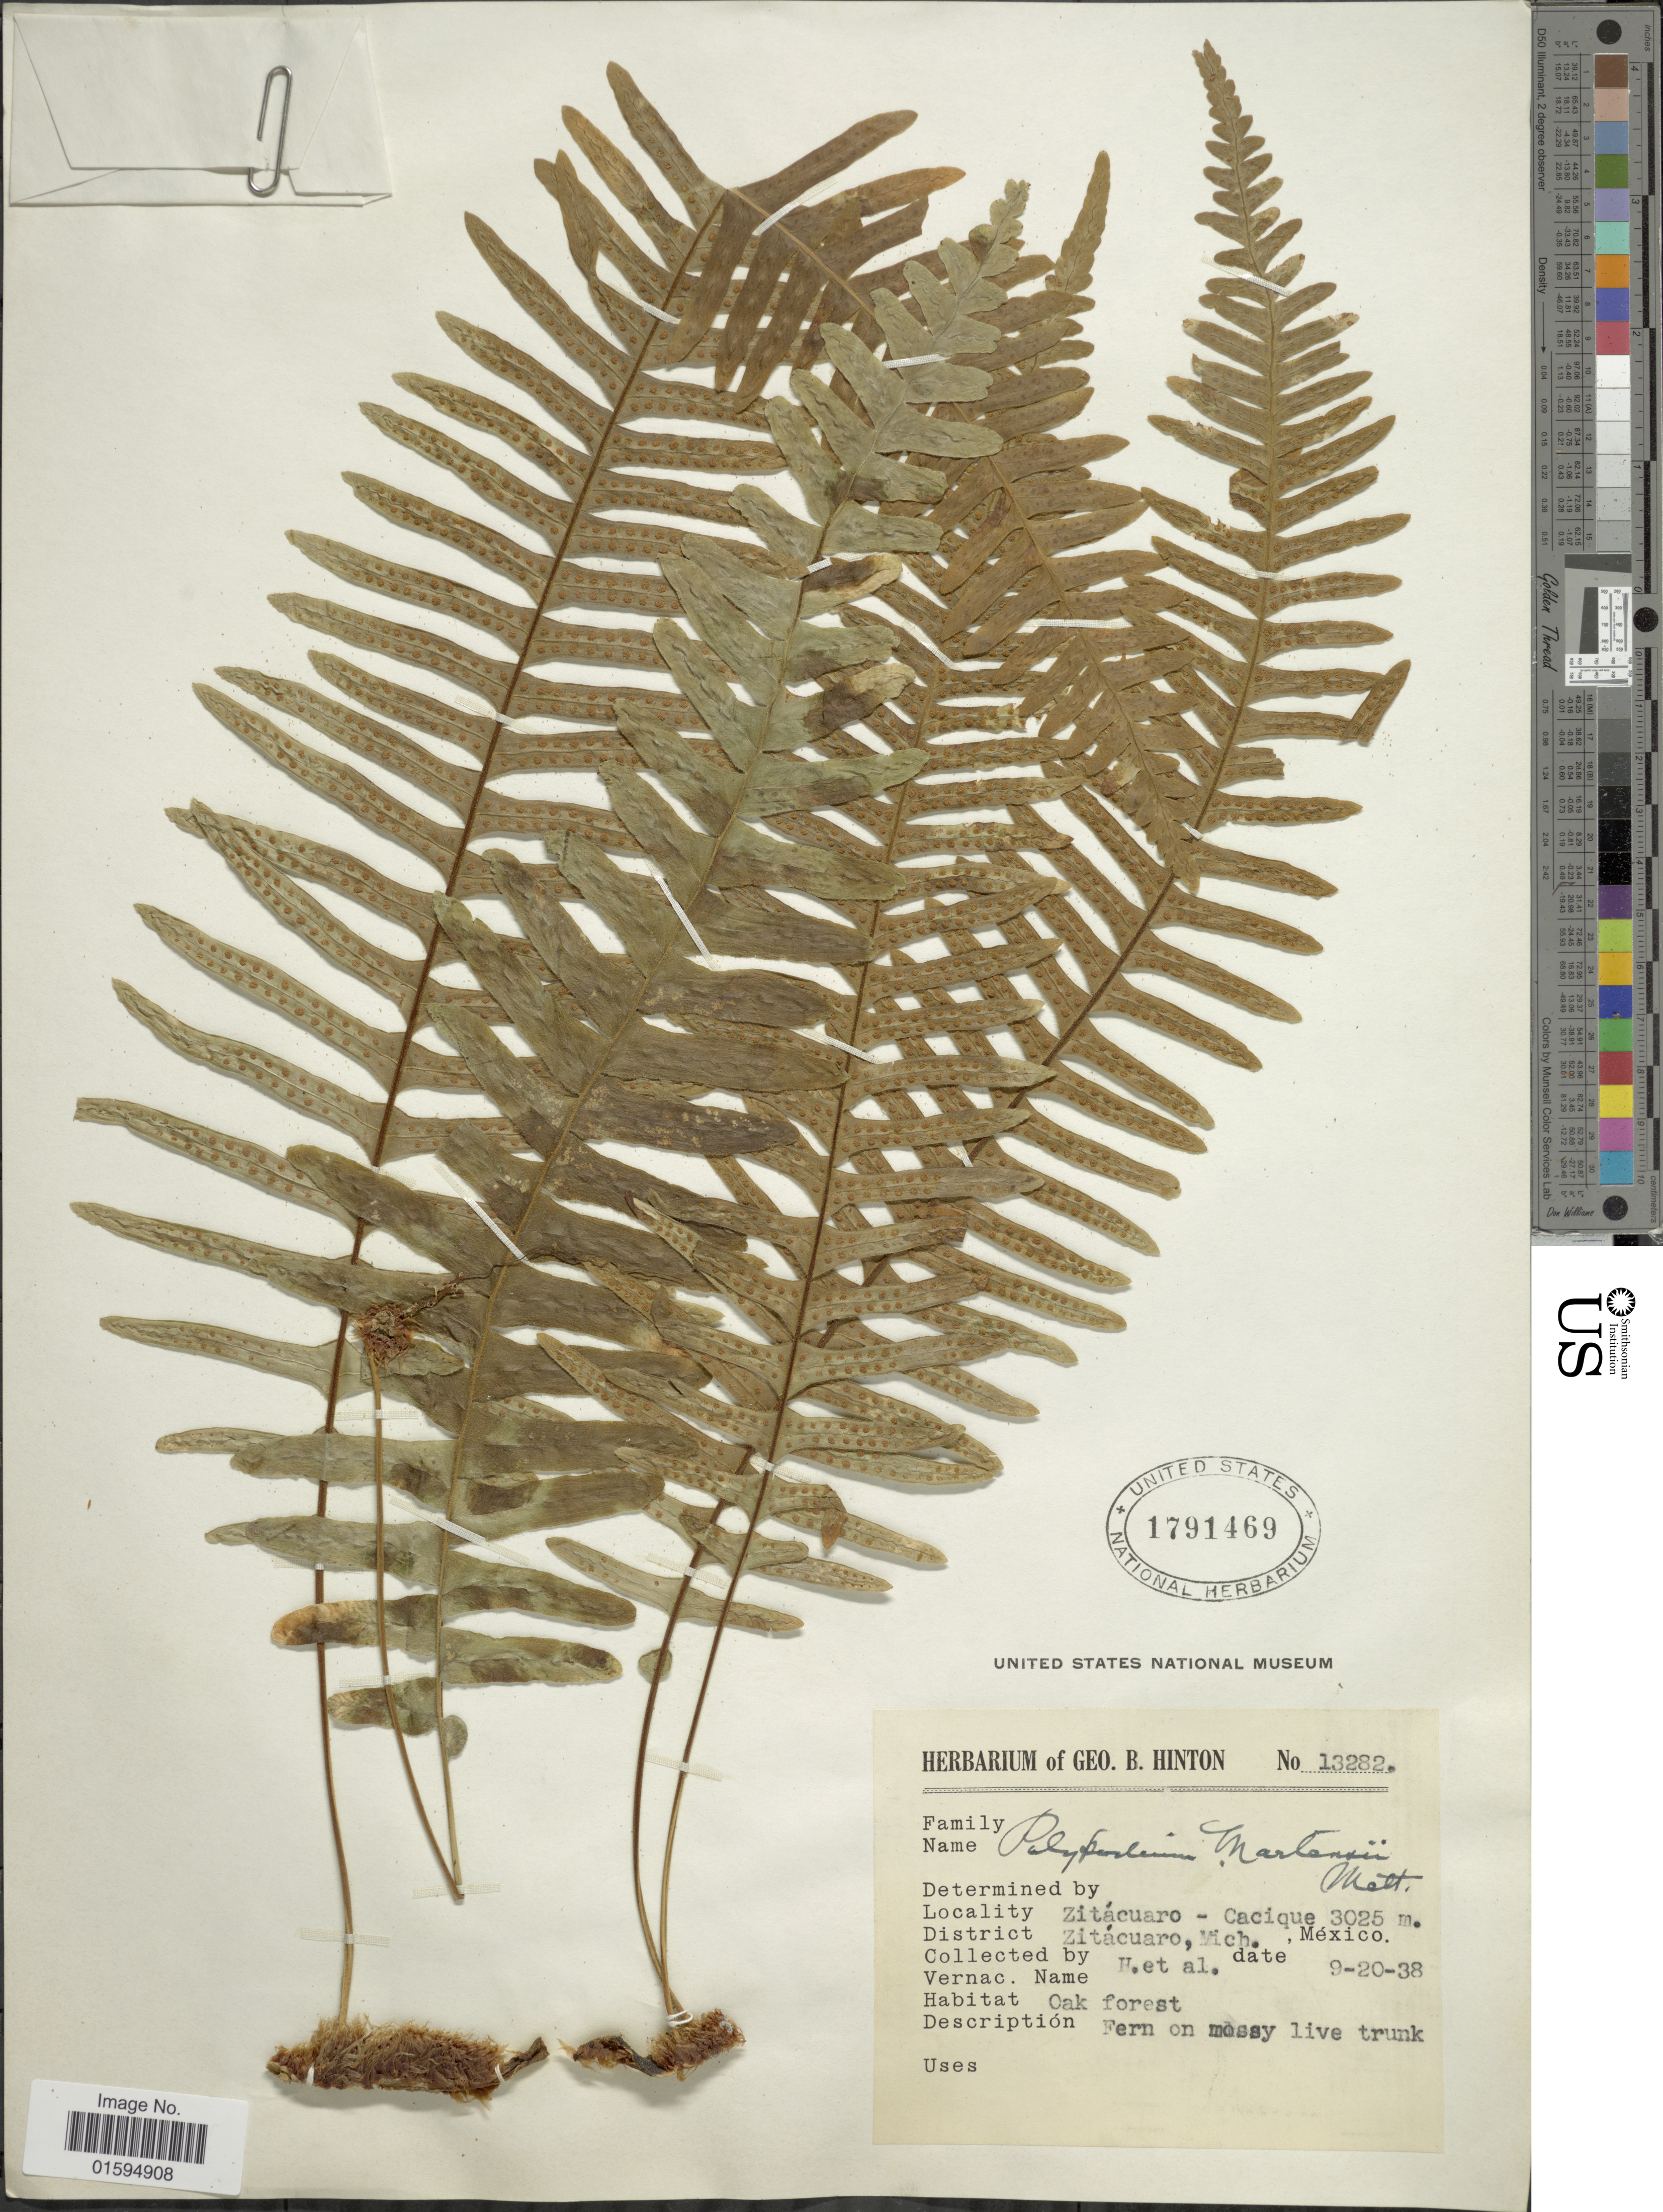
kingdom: Plantae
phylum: Tracheophyta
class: Polypodiopsida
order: Polypodiales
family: Polypodiaceae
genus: Polypodium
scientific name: Polypodium martensii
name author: Mett.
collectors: G. B. Hinton & et al.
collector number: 13282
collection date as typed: Transcribed d/m/y: 20/9/38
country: Mexico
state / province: Michoacán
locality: Zitácuaro - Cacique, District Zitácuaro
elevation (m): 3025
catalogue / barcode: US 1791469